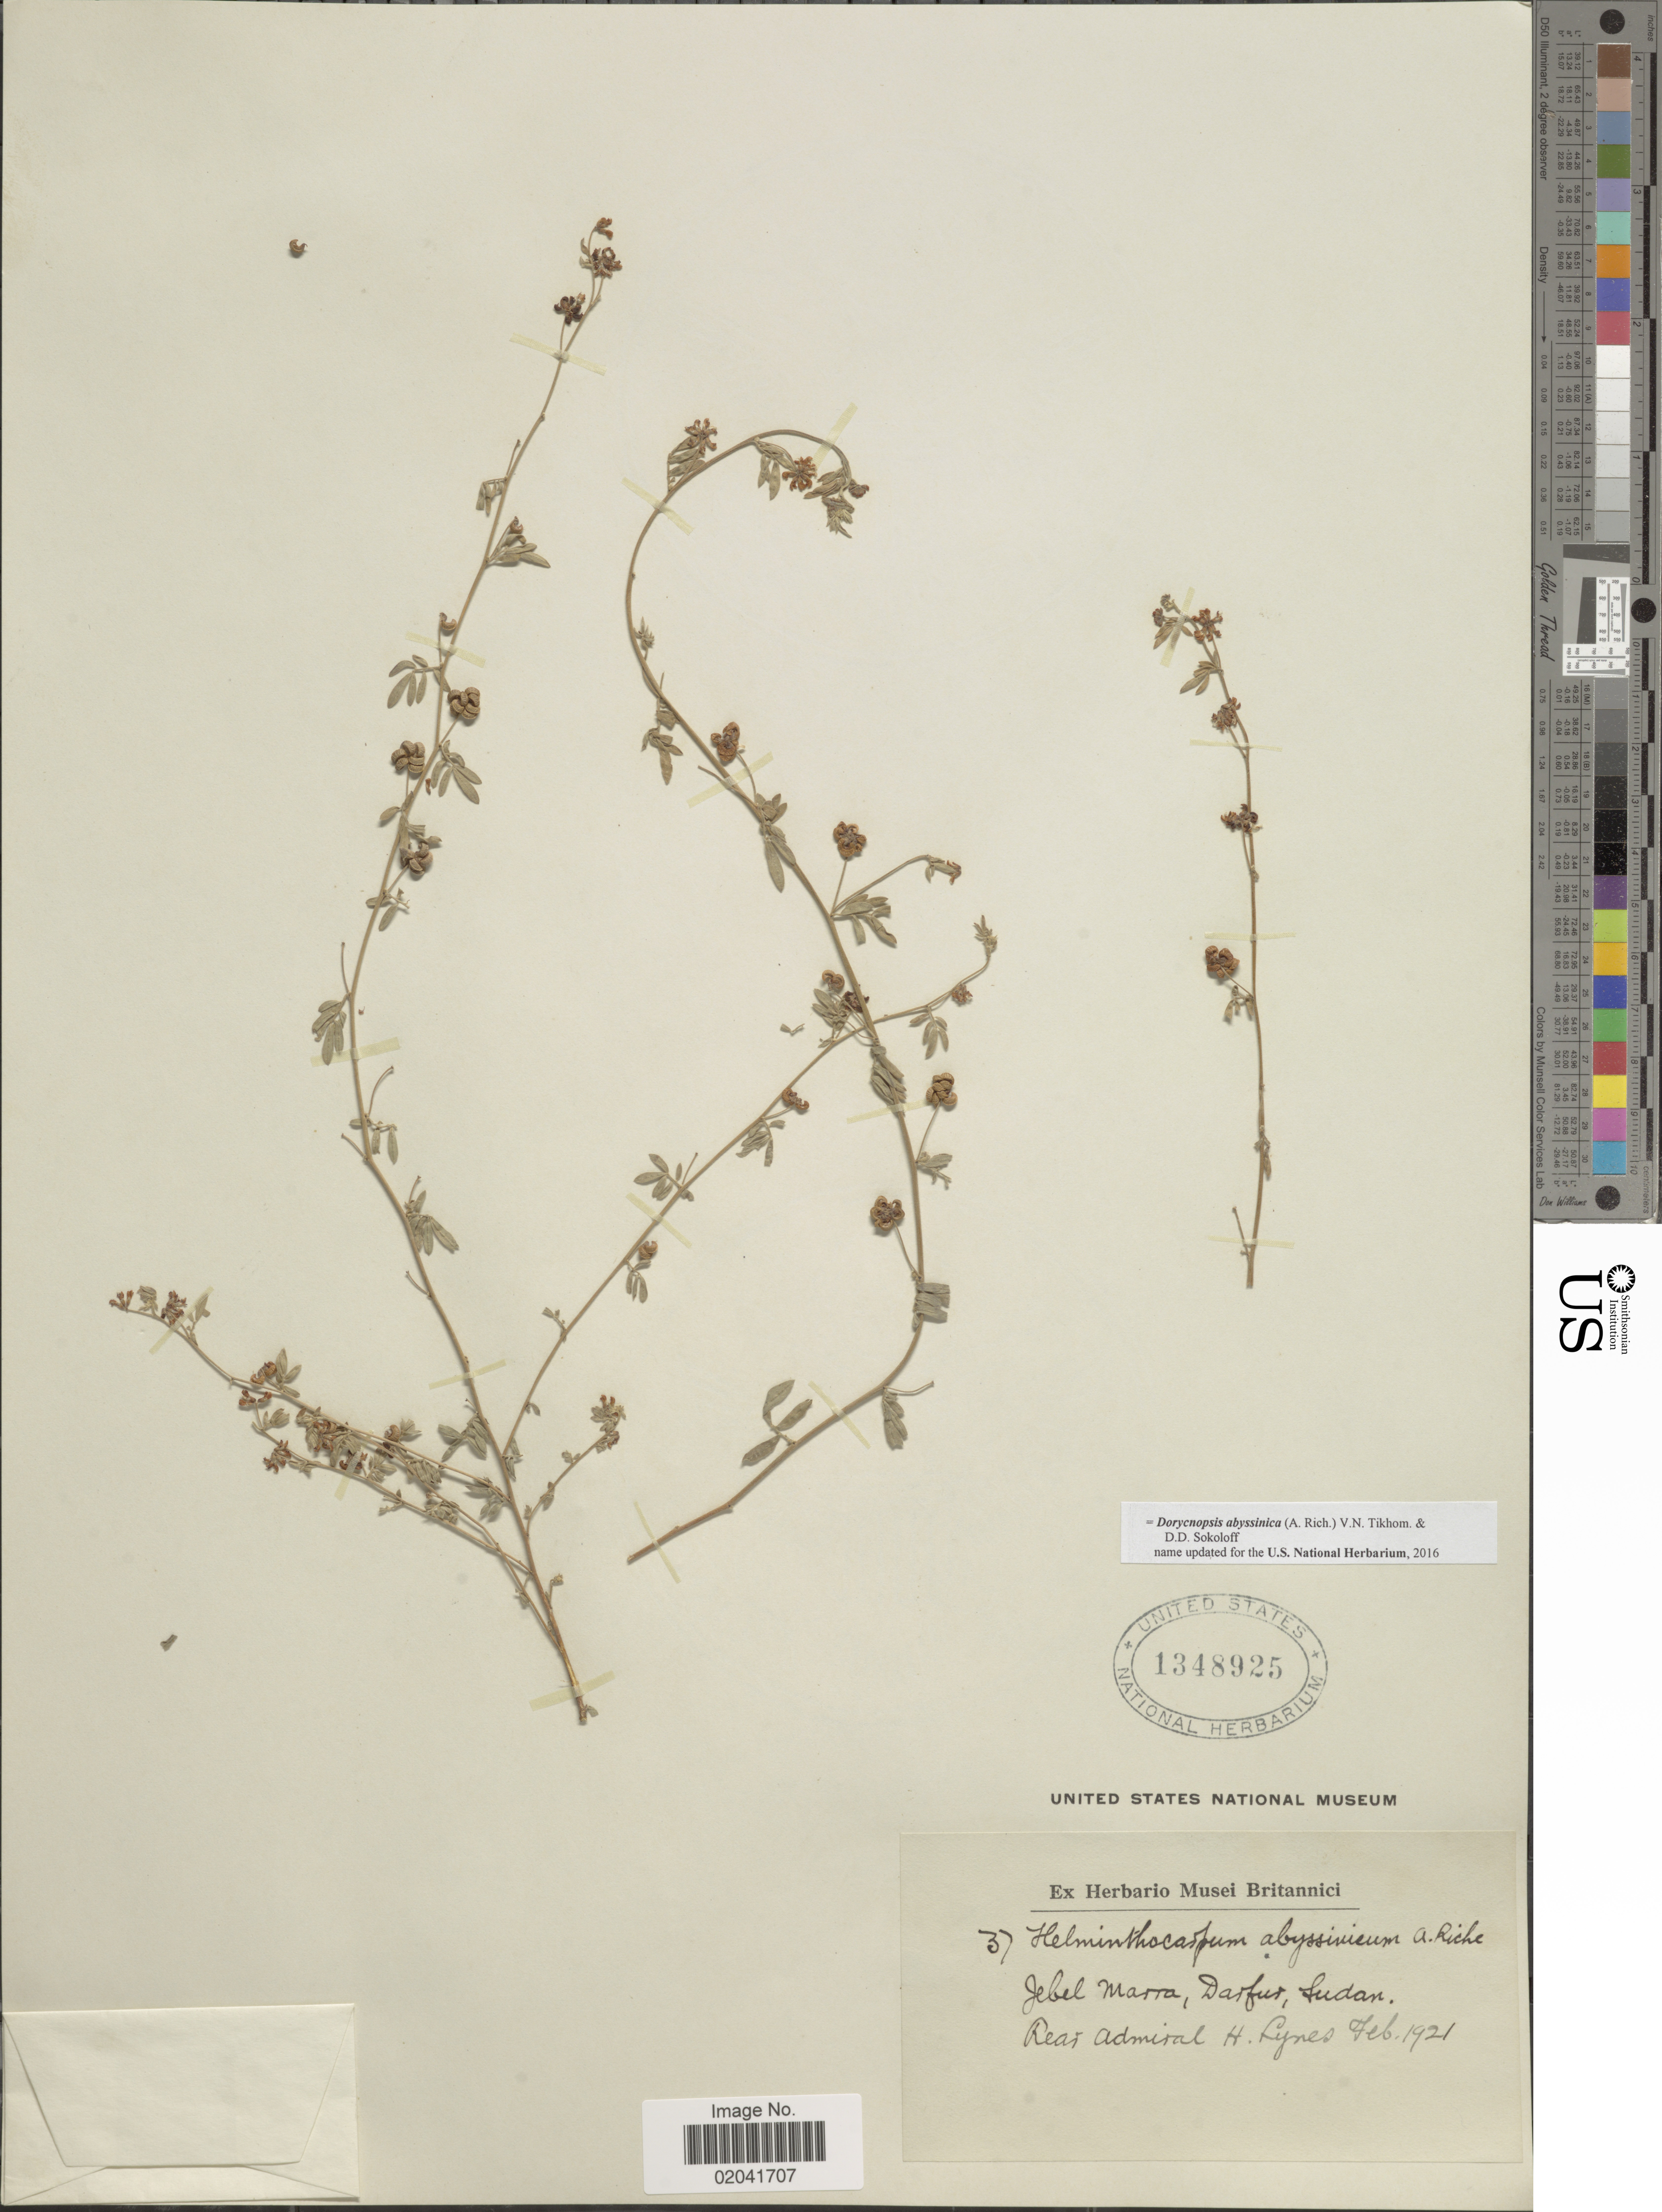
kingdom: Plantae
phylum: Tracheophyta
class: Magnoliopsida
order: Fabales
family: Fabaceae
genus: Dorycnopsis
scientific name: Dorycnopsis abyssinica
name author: (A. Rich.) V.N.Tikhom. & D.D.Sok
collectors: H. Lynes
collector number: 37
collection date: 1921-02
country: Sudan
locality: Jebel Marra, Darfur, Sudan.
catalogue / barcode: US 1348925